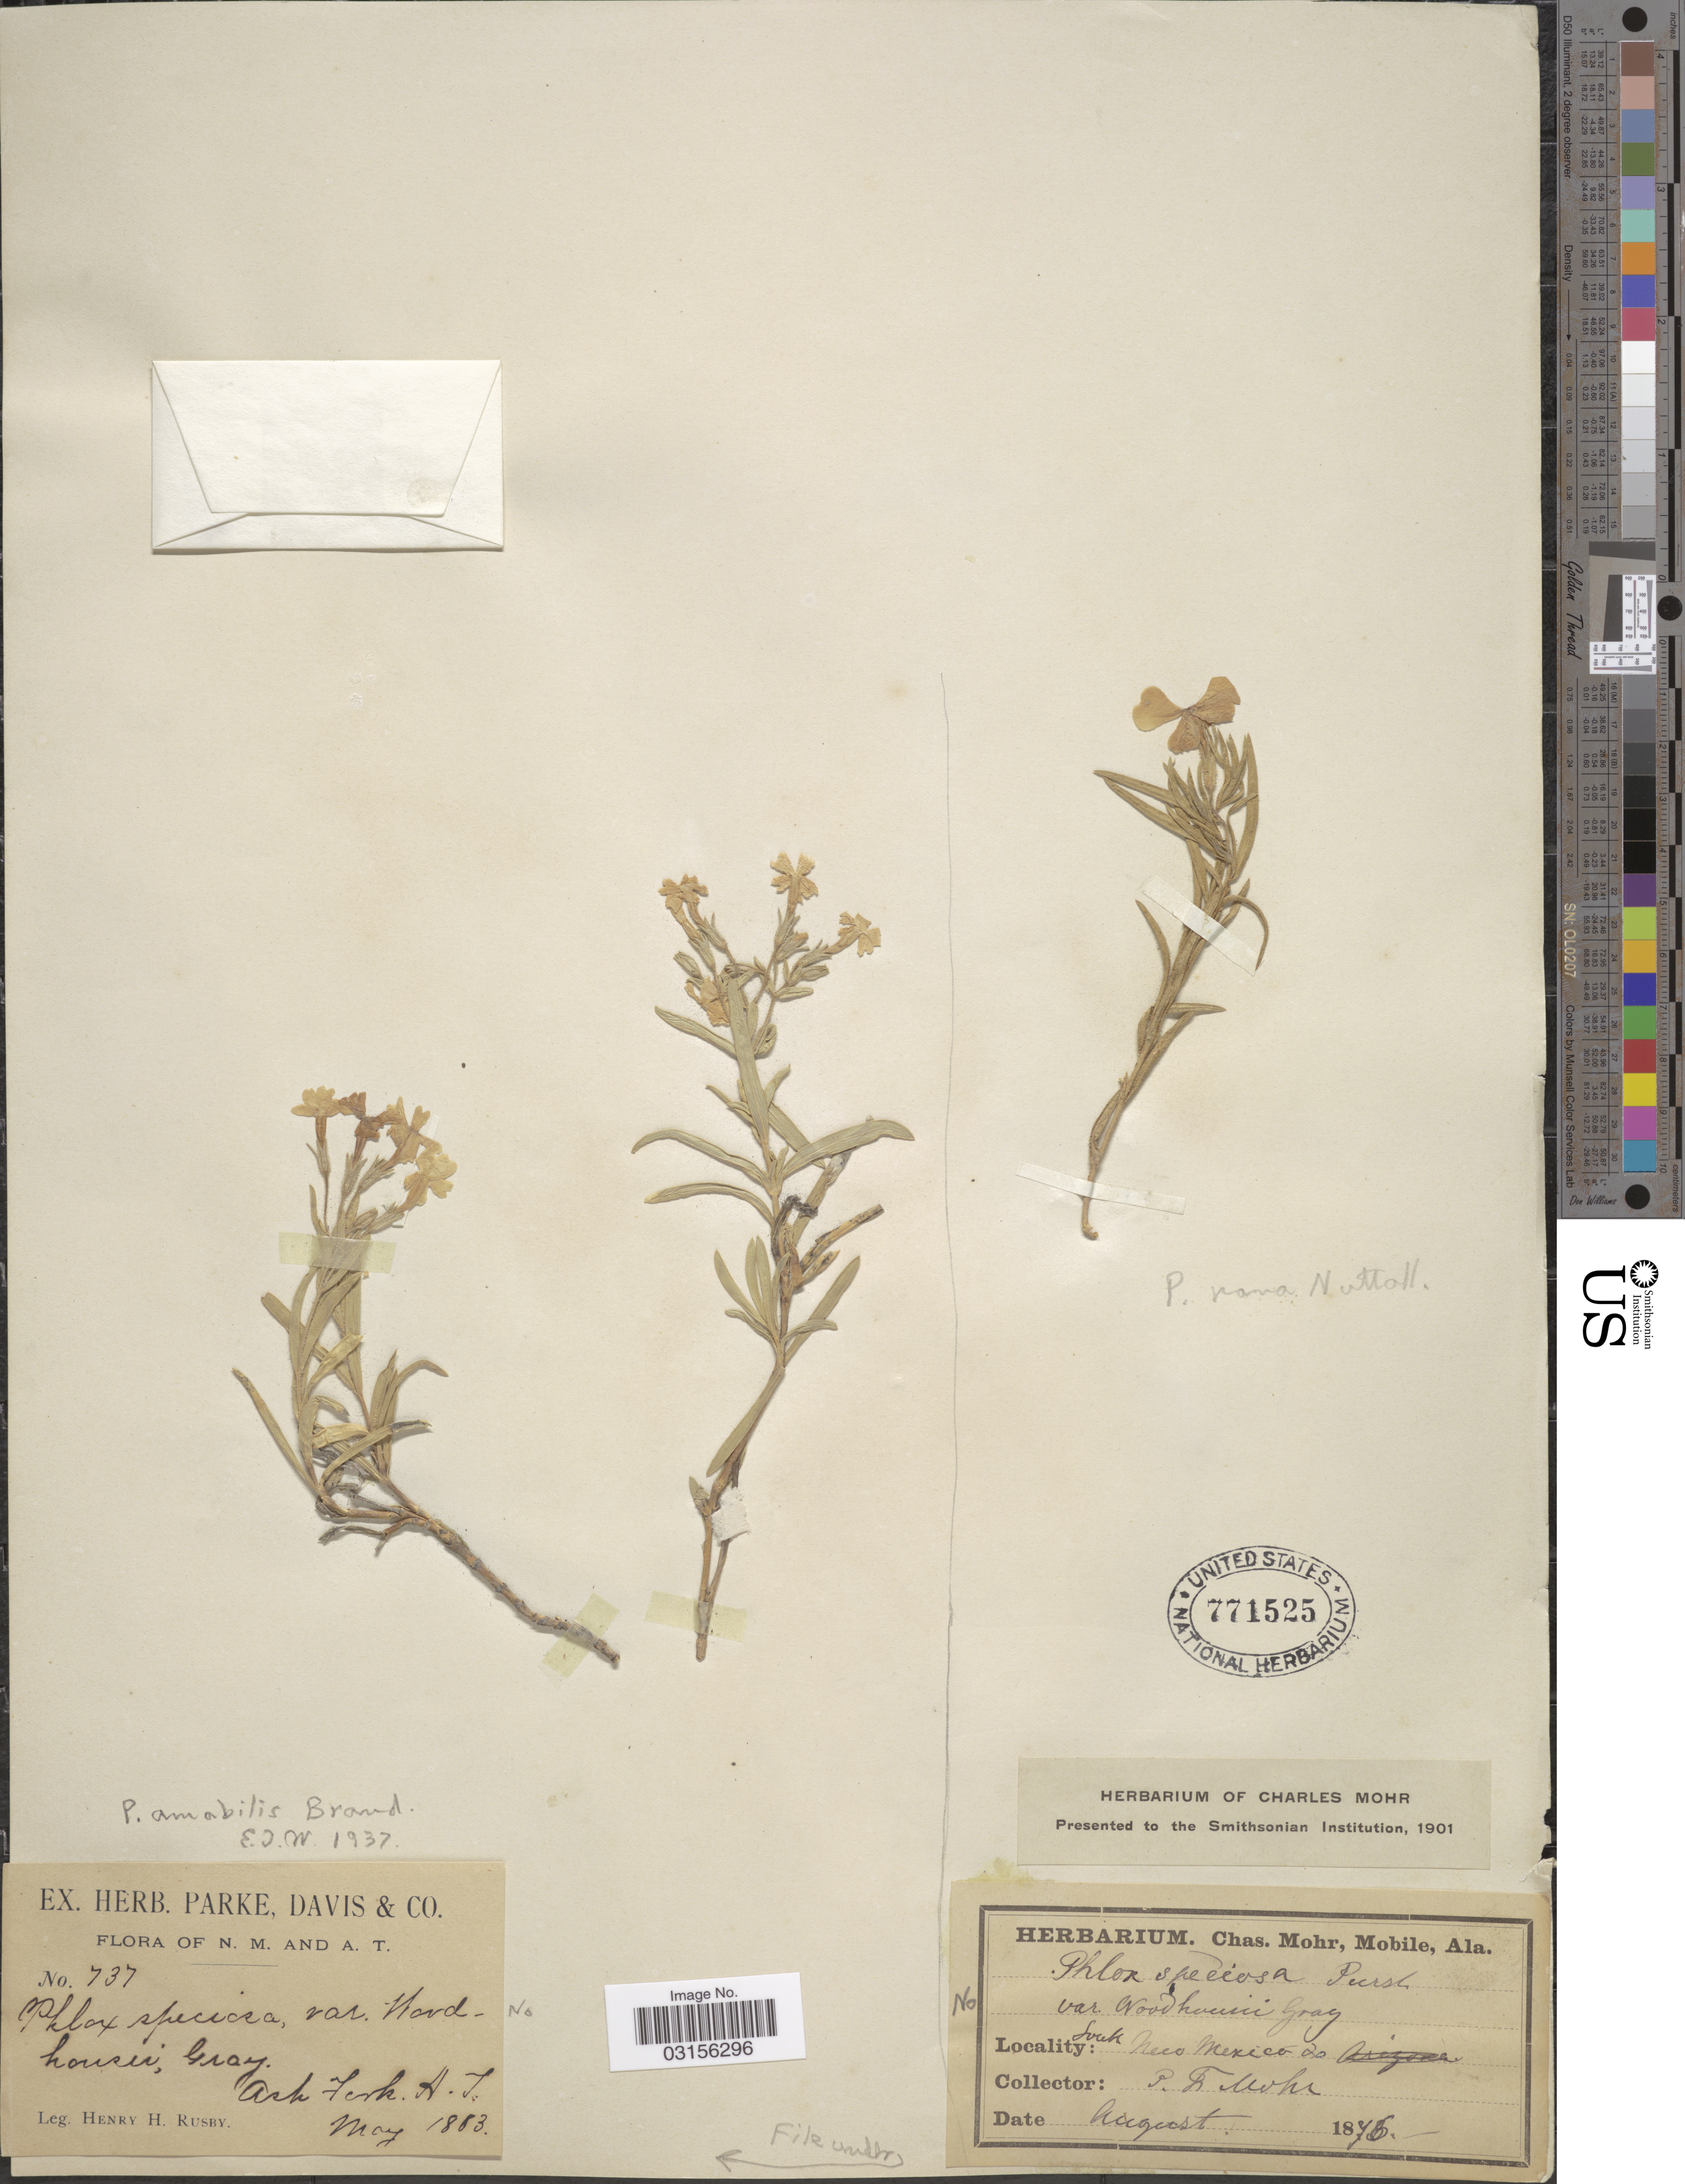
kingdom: Plantae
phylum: Tracheophyta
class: Magnoliopsida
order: Ericales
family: Polemoniaceae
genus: Phlox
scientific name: Phlox amabilis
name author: Brand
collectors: P. F. Mohr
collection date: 1876-08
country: United States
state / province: New Mexico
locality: South New Mexico.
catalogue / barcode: US 771525-2